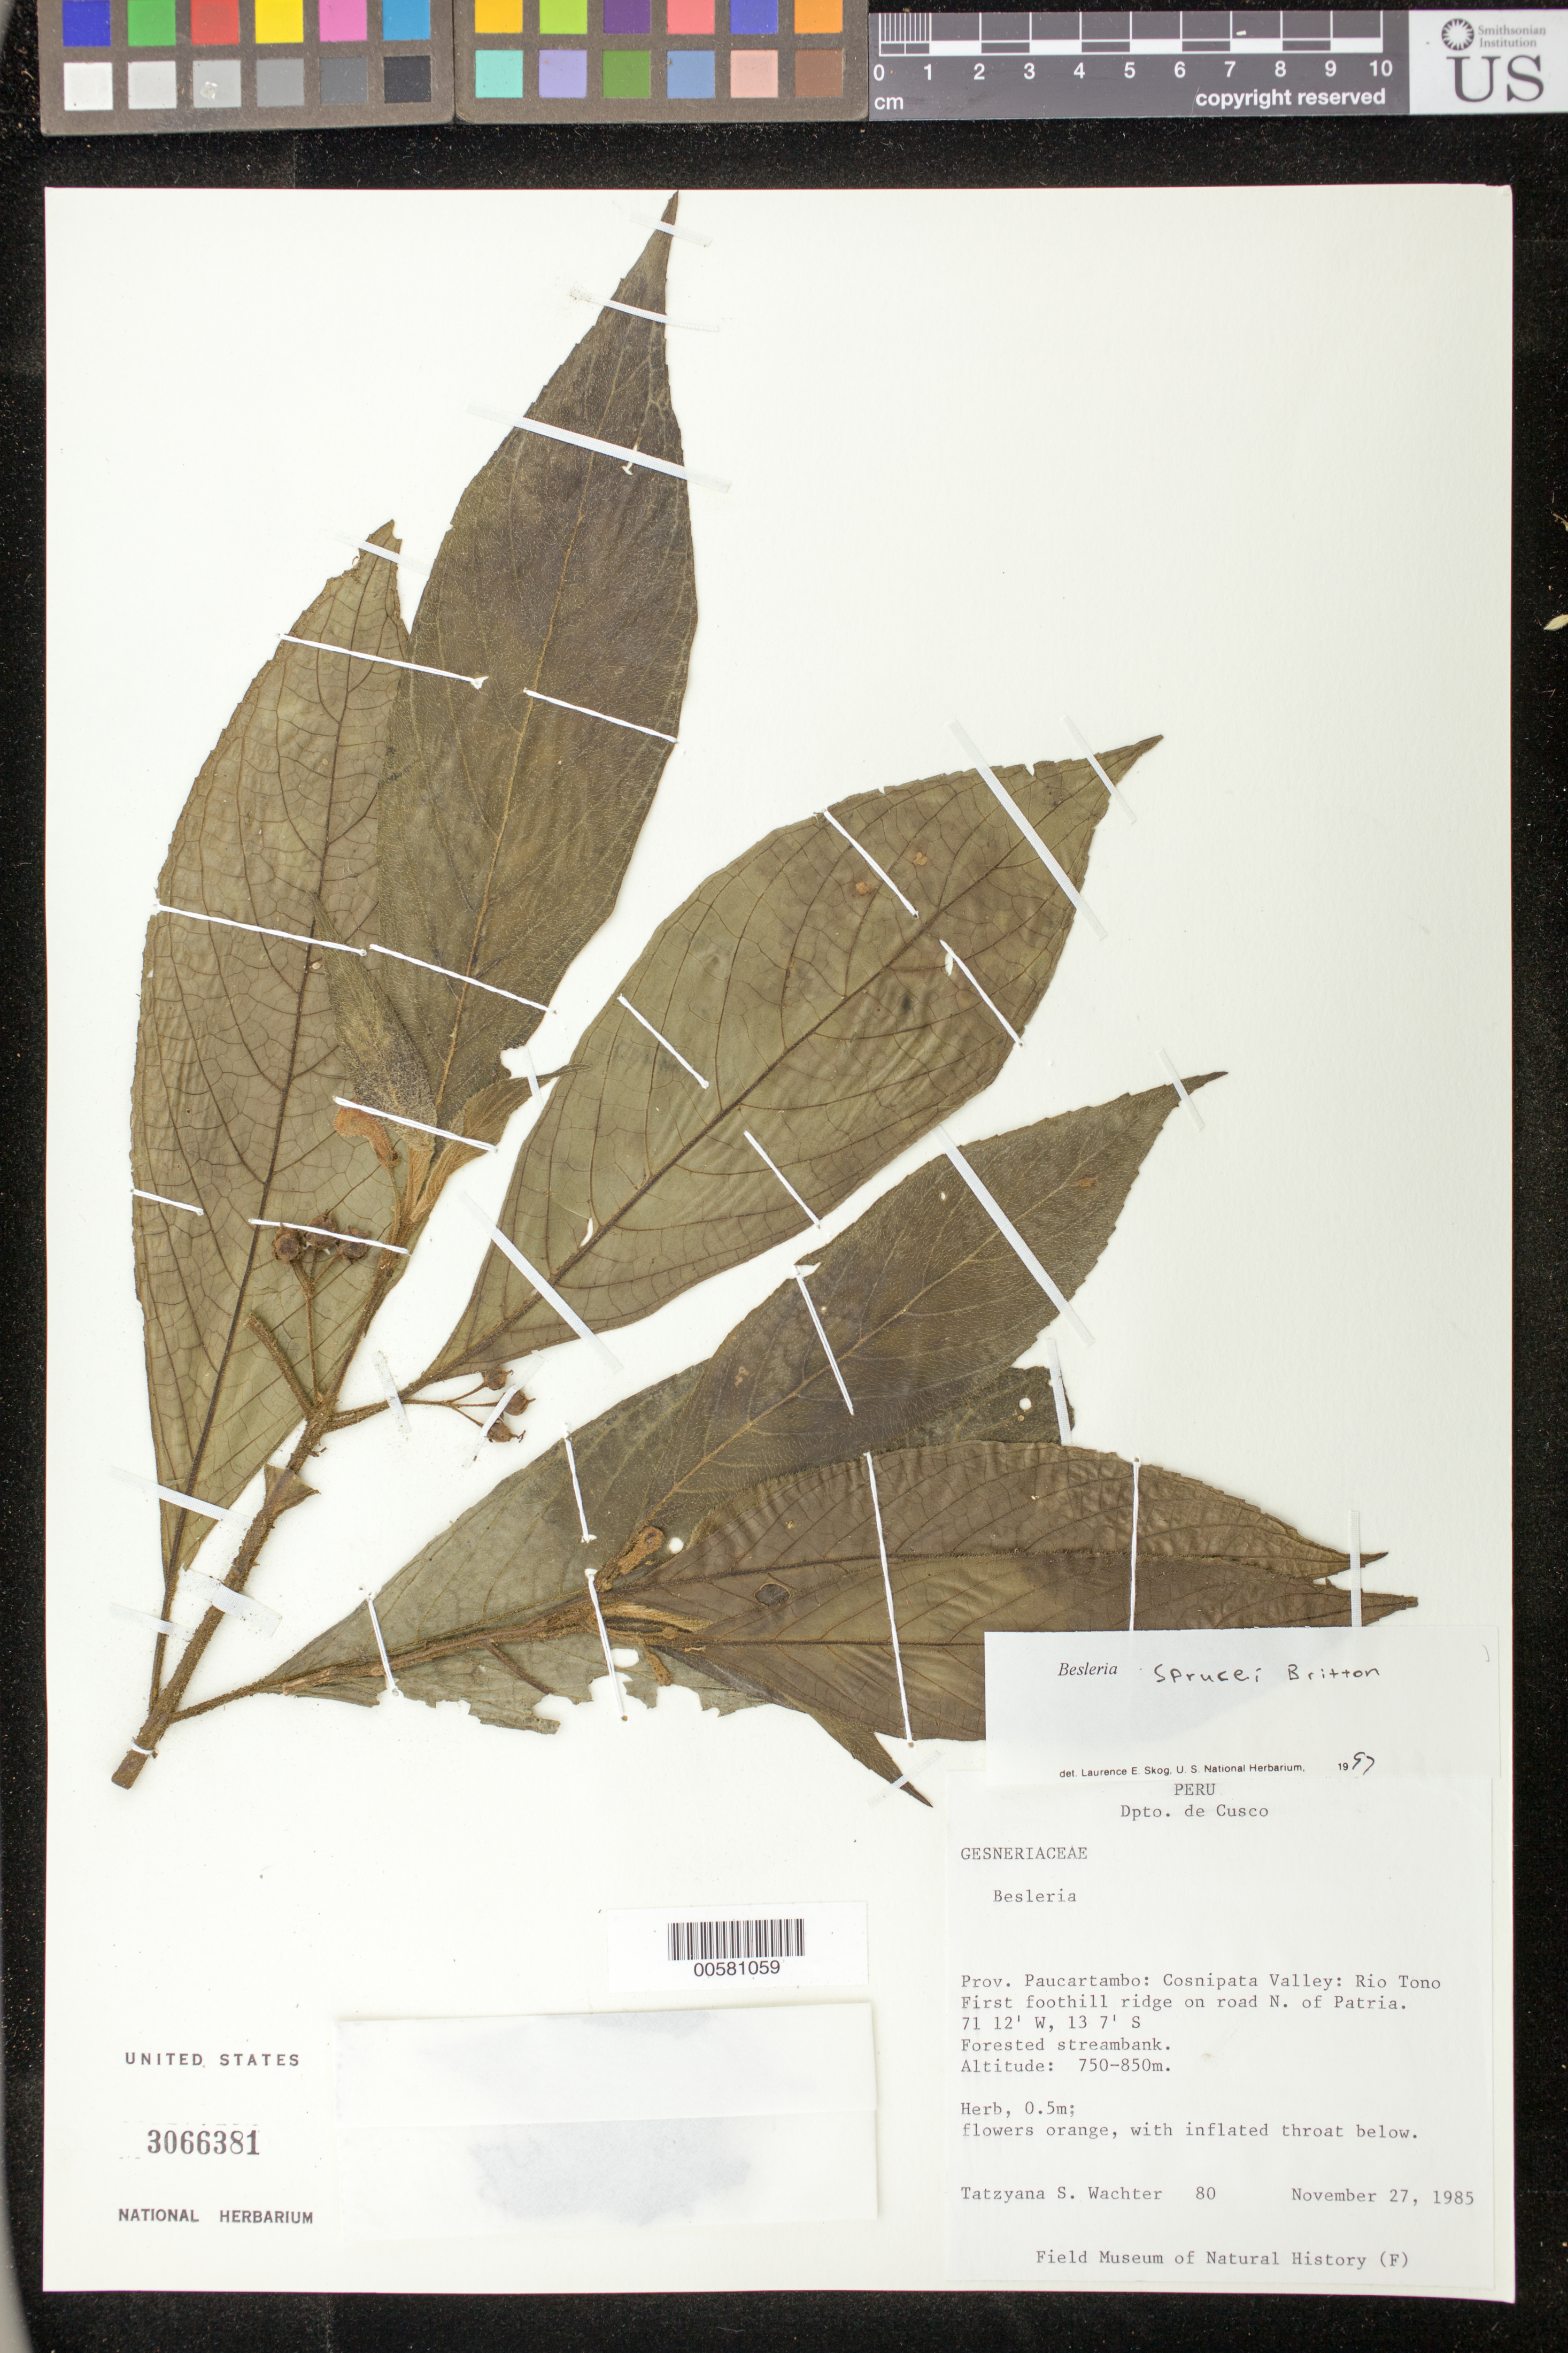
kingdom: Plantae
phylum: Tracheophyta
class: Magnoliopsida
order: Lamiales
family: Gesneriaceae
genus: Besleria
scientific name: Besleria sprucei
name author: Britton ex Rusby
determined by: Skog, Laurence E.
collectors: T. Wachter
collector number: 80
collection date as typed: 27 Nov 1985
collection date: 1985-11-27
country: Peru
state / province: Cusco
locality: Prov. Paucartambo; Cosnipata Valley, Rio Tono, first foothill ridge on road N of Patria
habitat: Forested streambank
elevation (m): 750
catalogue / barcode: US 3066381